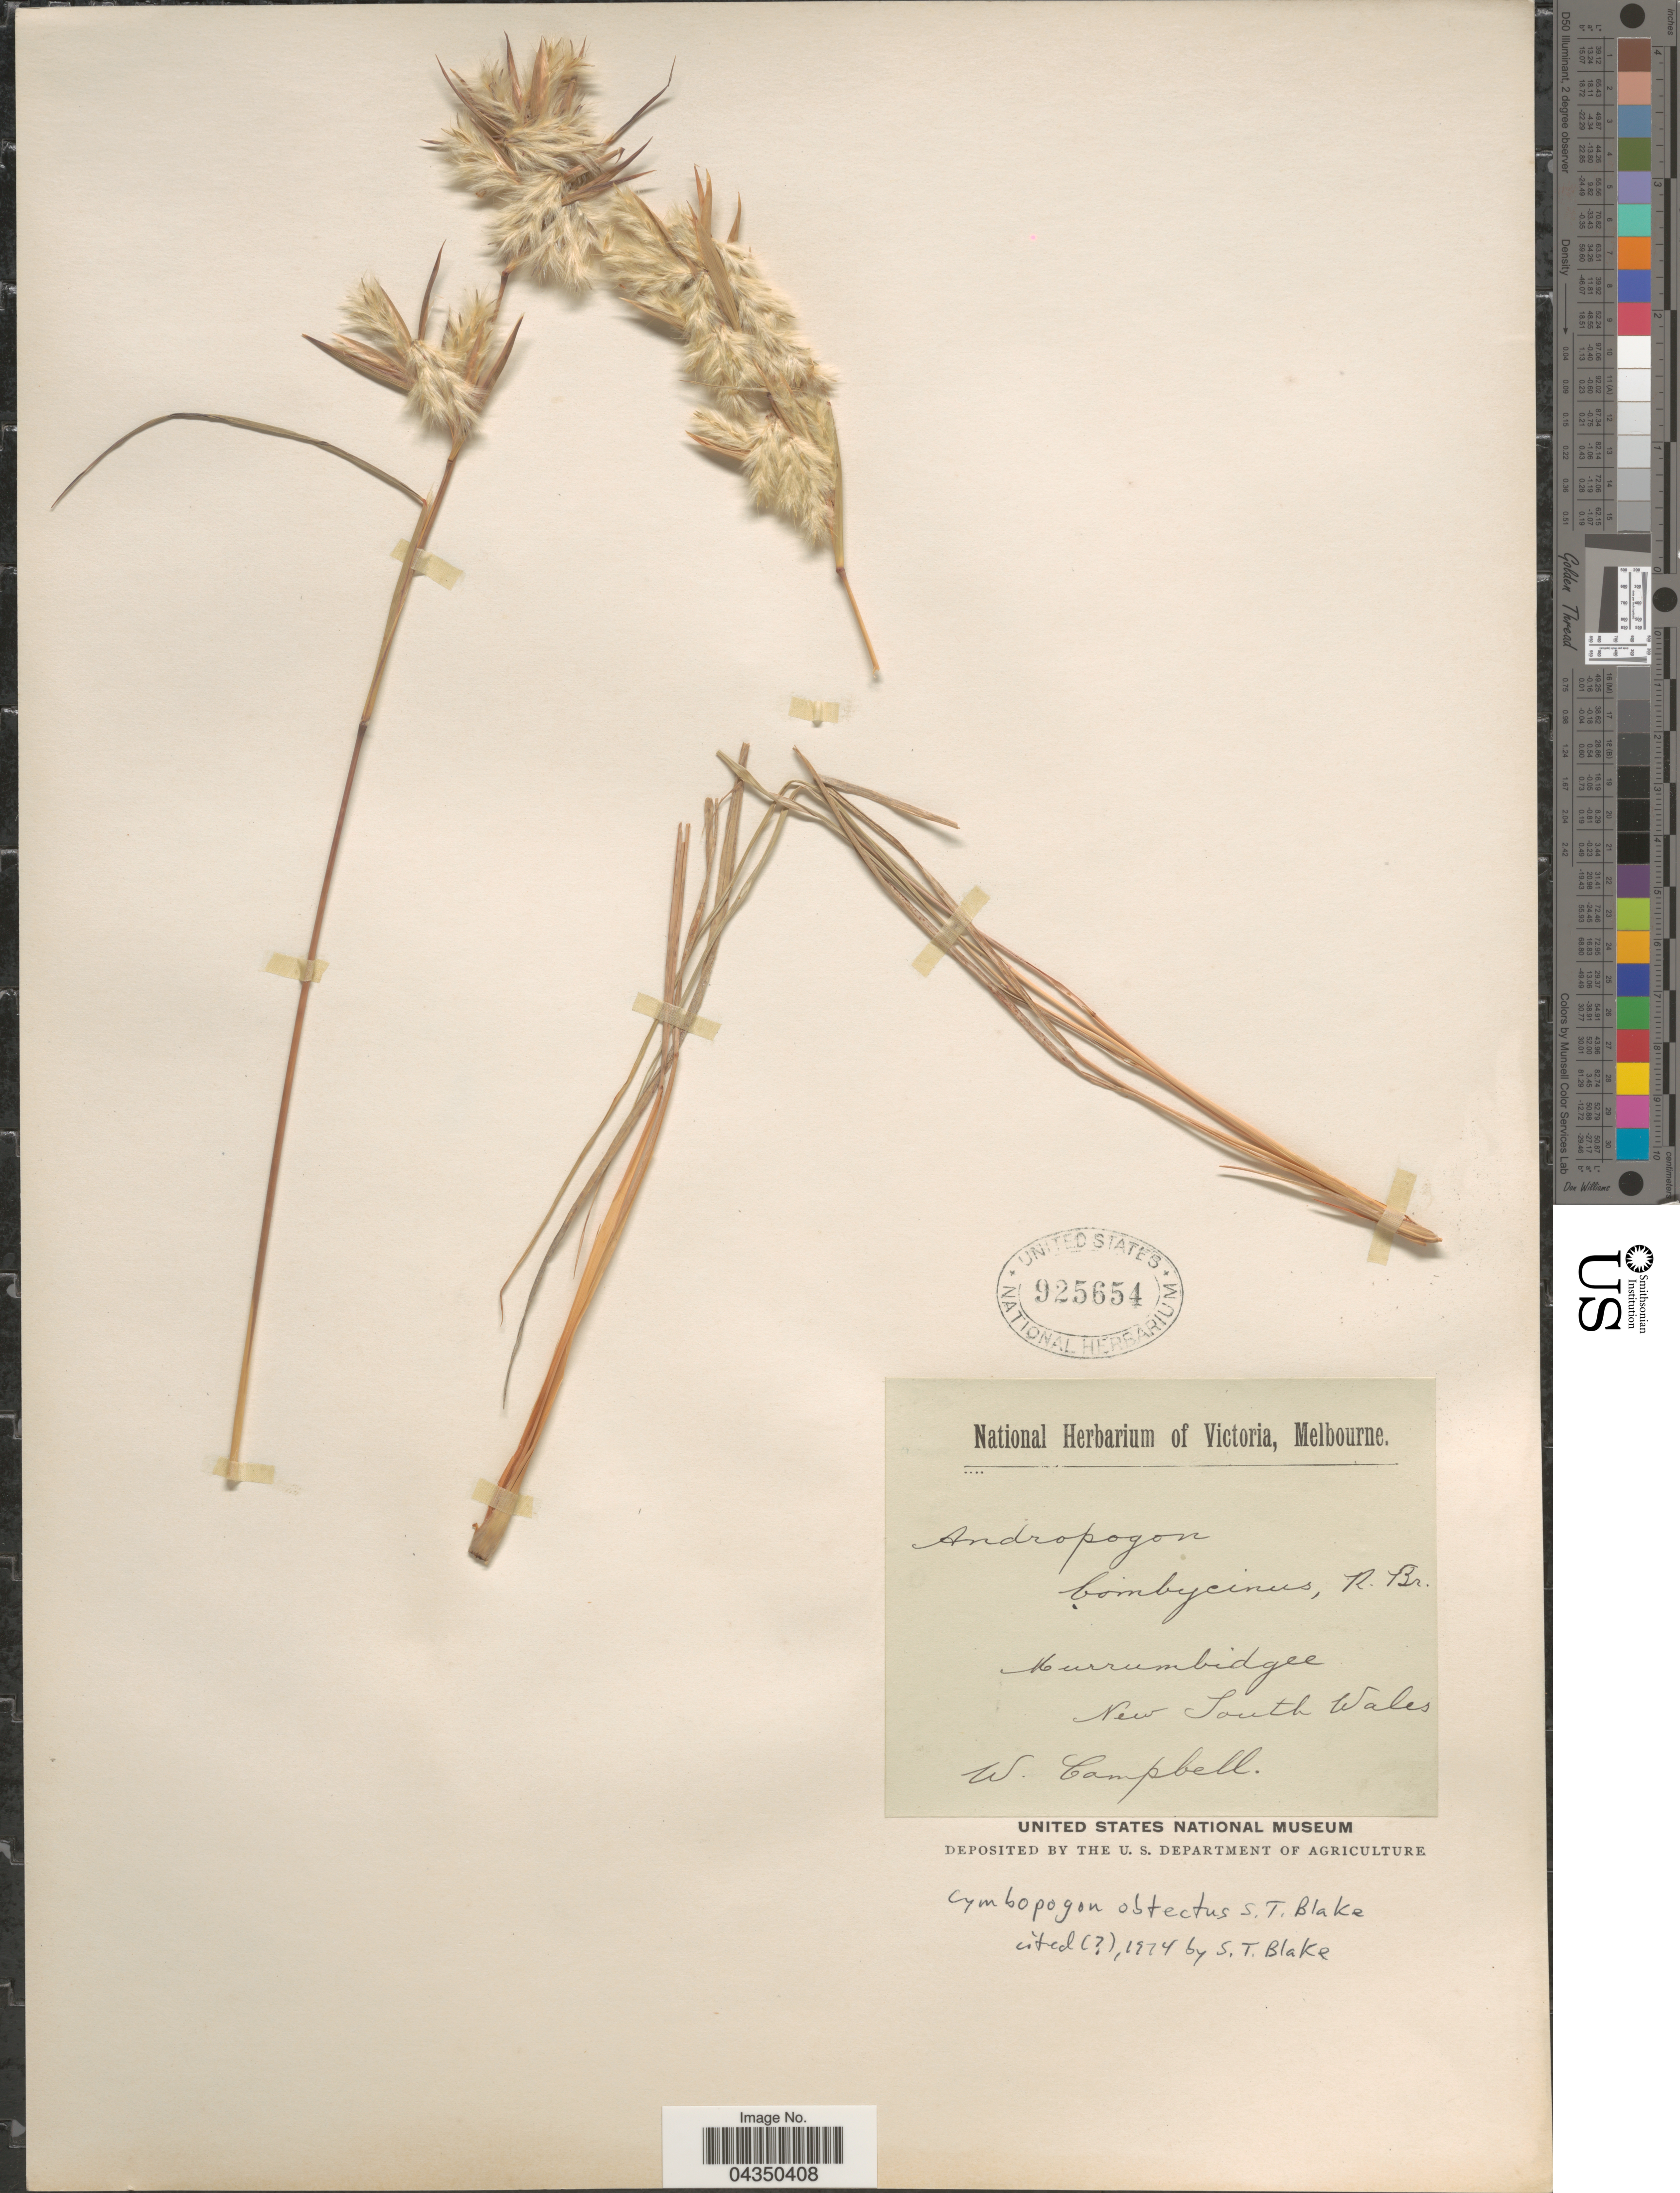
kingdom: Plantae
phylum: Tracheophyta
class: Liliopsida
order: Poales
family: Poaceae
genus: Cymbopogon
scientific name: Cymbopogon obtectus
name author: S.T. Blake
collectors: W. Campbell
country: Australia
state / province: New South Wales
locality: Murrumbidgee.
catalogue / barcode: US 925654